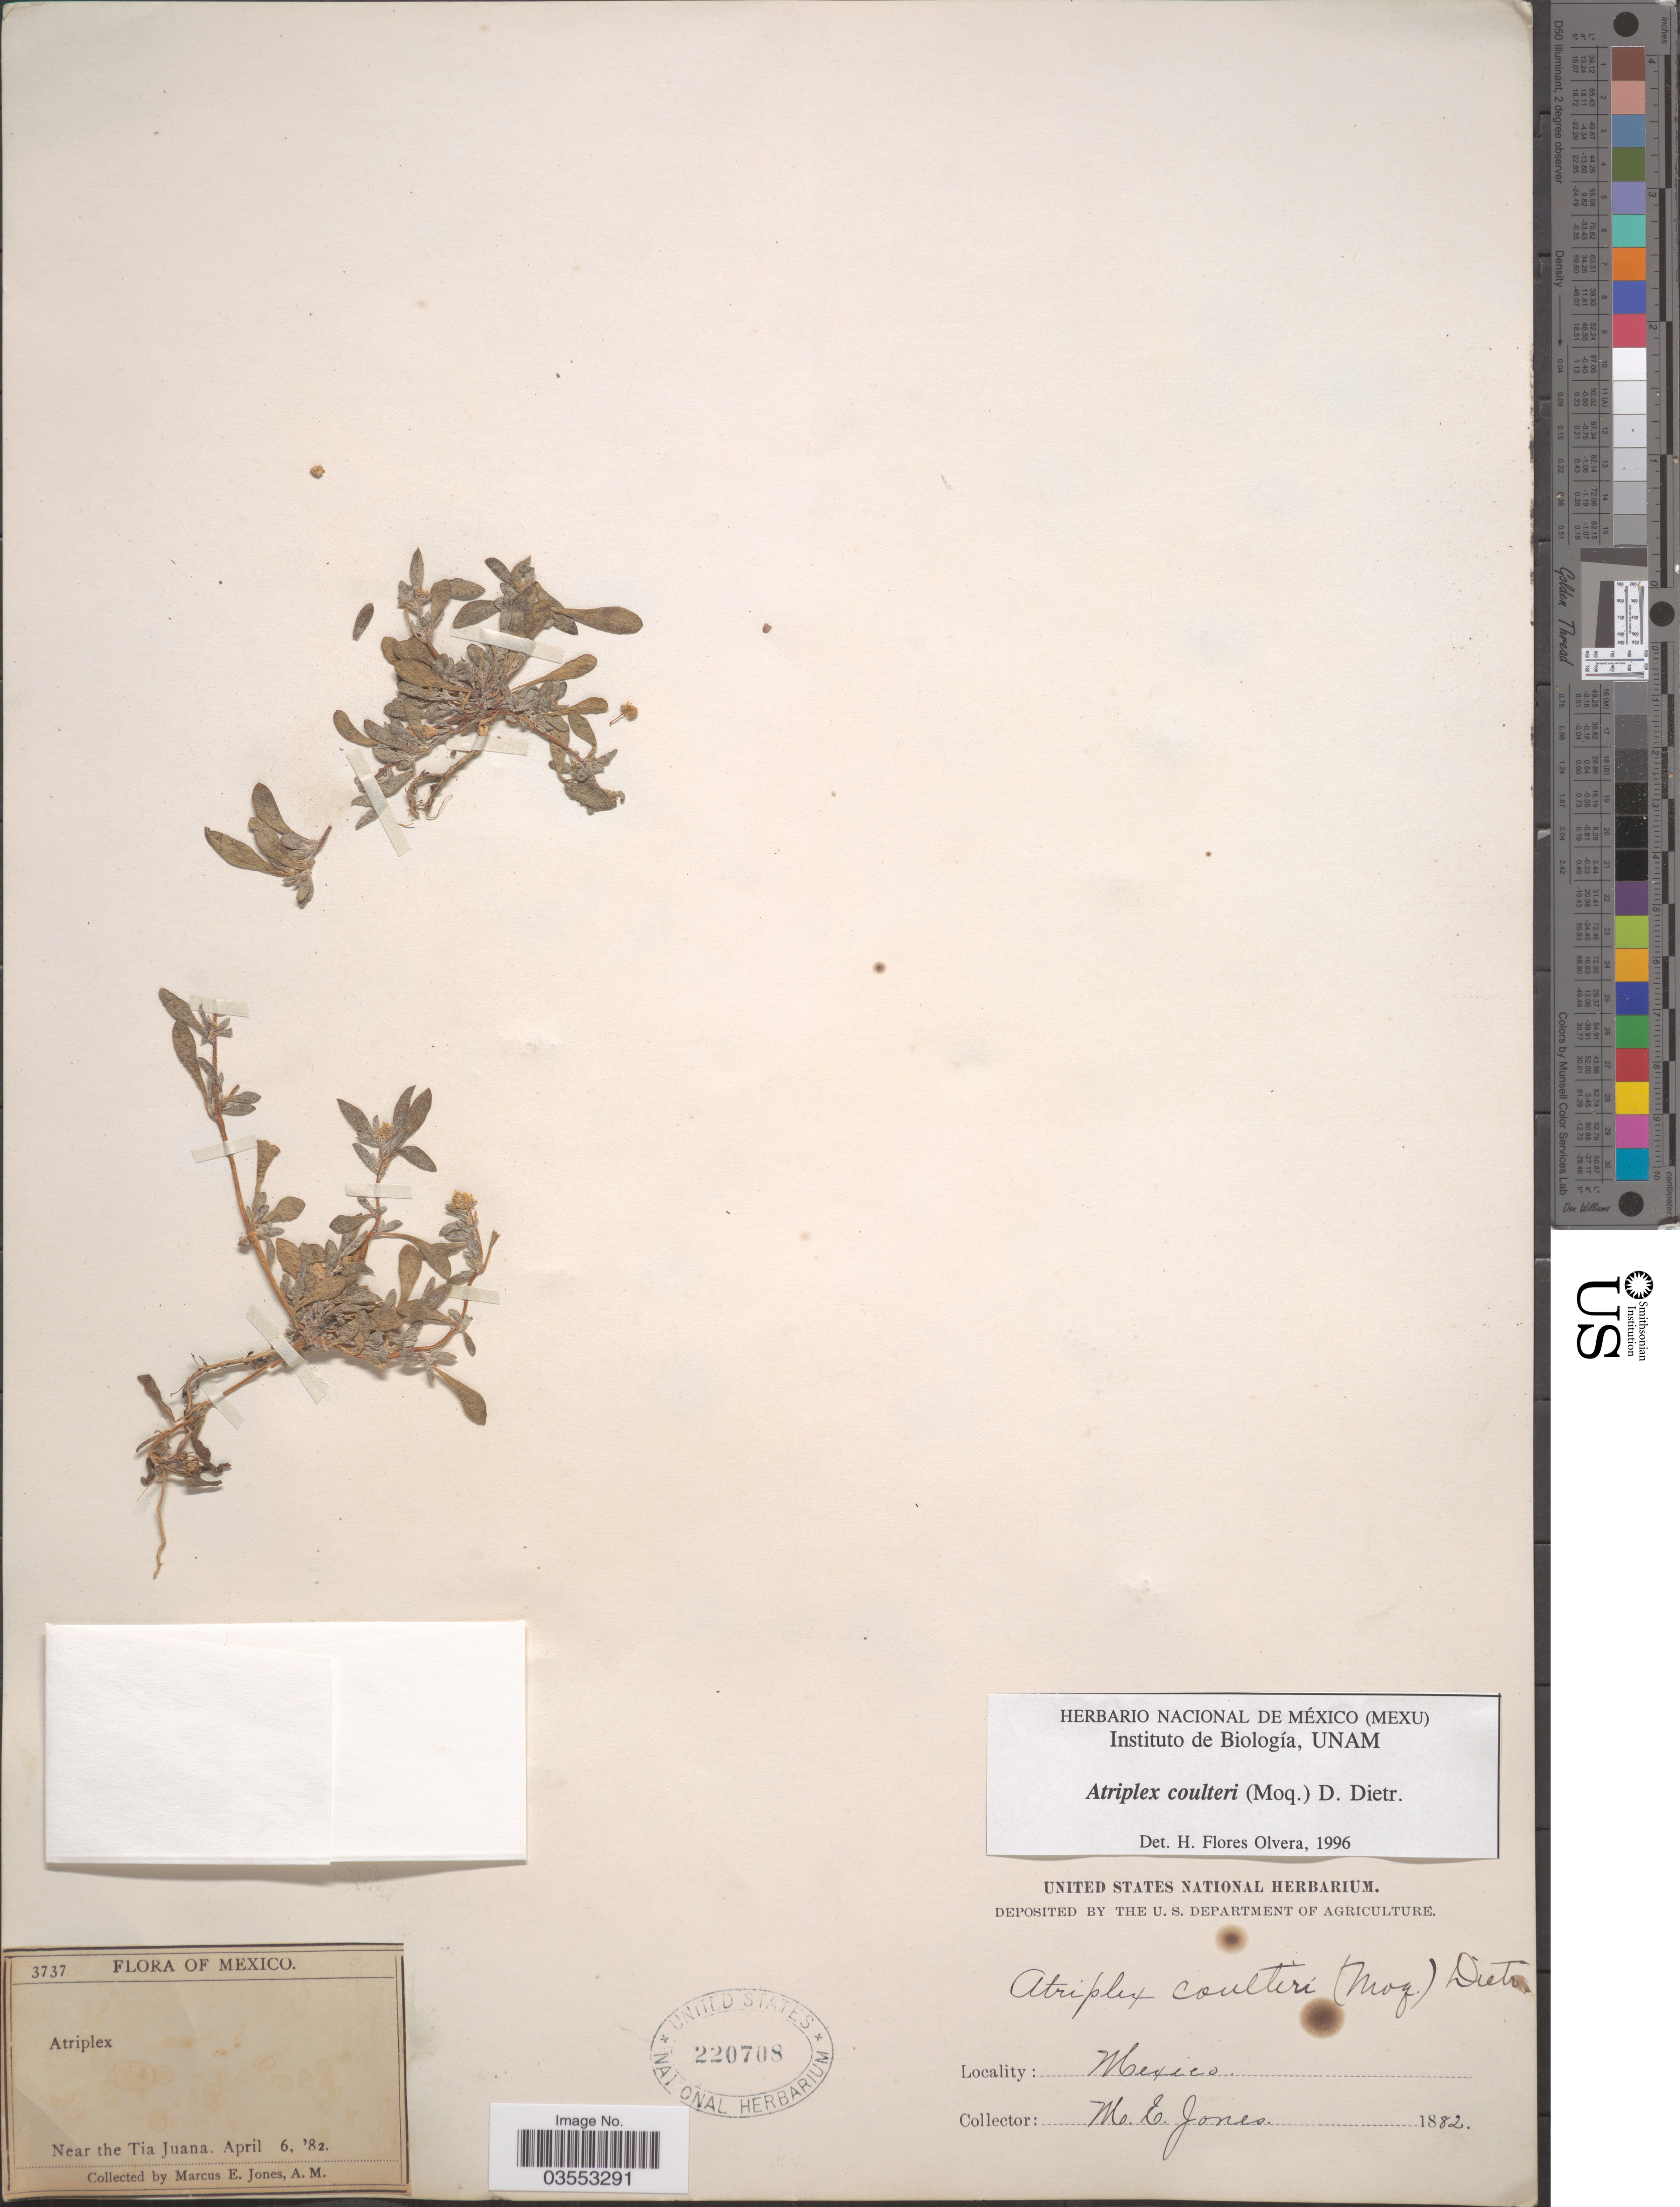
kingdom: Plantae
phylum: Tracheophyta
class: Magnoliopsida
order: Caryophyllales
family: Amaranthaceae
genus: Atriplex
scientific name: Atriplex coulteri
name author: (Moq.) D. Dietr.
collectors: M. E. Jones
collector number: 3737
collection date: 1882-04-06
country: Mexico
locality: Near the Tia Juana.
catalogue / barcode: US 220708